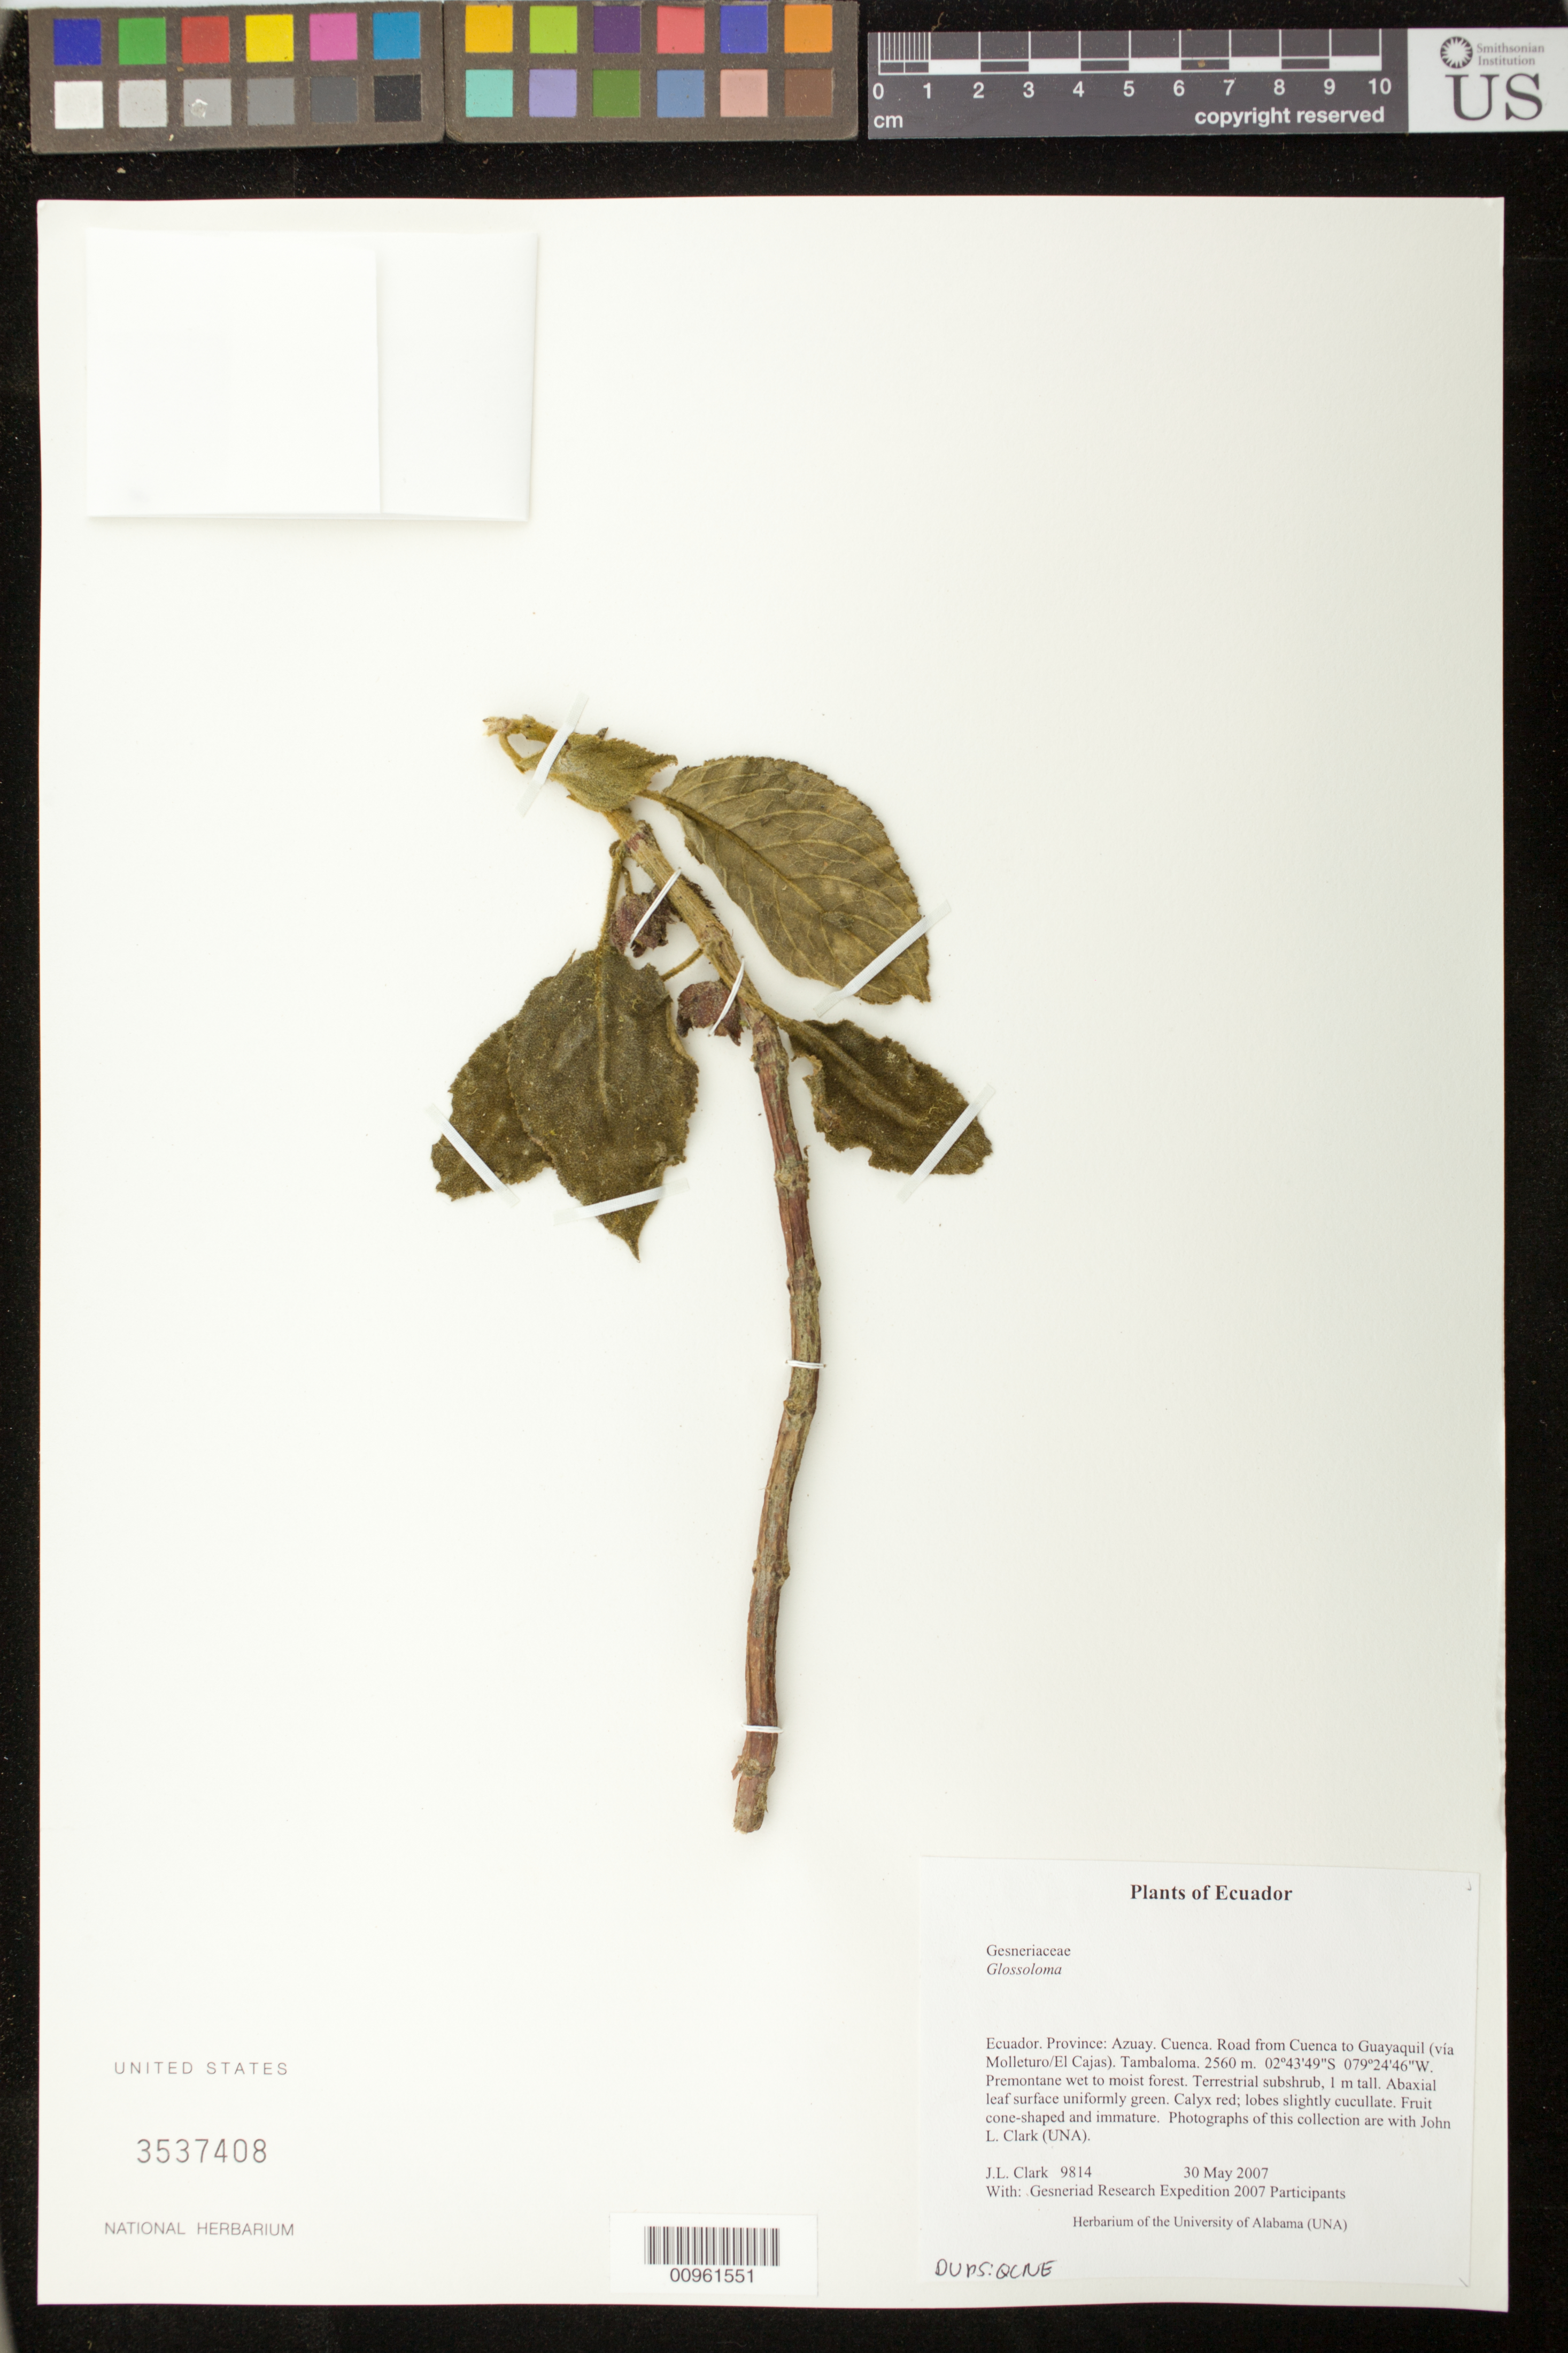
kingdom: Plantae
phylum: Tracheophyta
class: Magnoliopsida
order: Lamiales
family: Gesneriaceae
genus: Glossoloma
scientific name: Glossoloma sp.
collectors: J. L. Clark & Gesneriad Research Expedition 2007 Participants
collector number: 9814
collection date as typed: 30 May 2007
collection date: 2007-05-30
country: Ecuador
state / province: Azuay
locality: Cuenca. Road from Cuenca to Guayaquil (vía Molleturo/El Cajas). Tambaloma.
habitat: Premontane wet to moist forest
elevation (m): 2560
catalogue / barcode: US 3537408